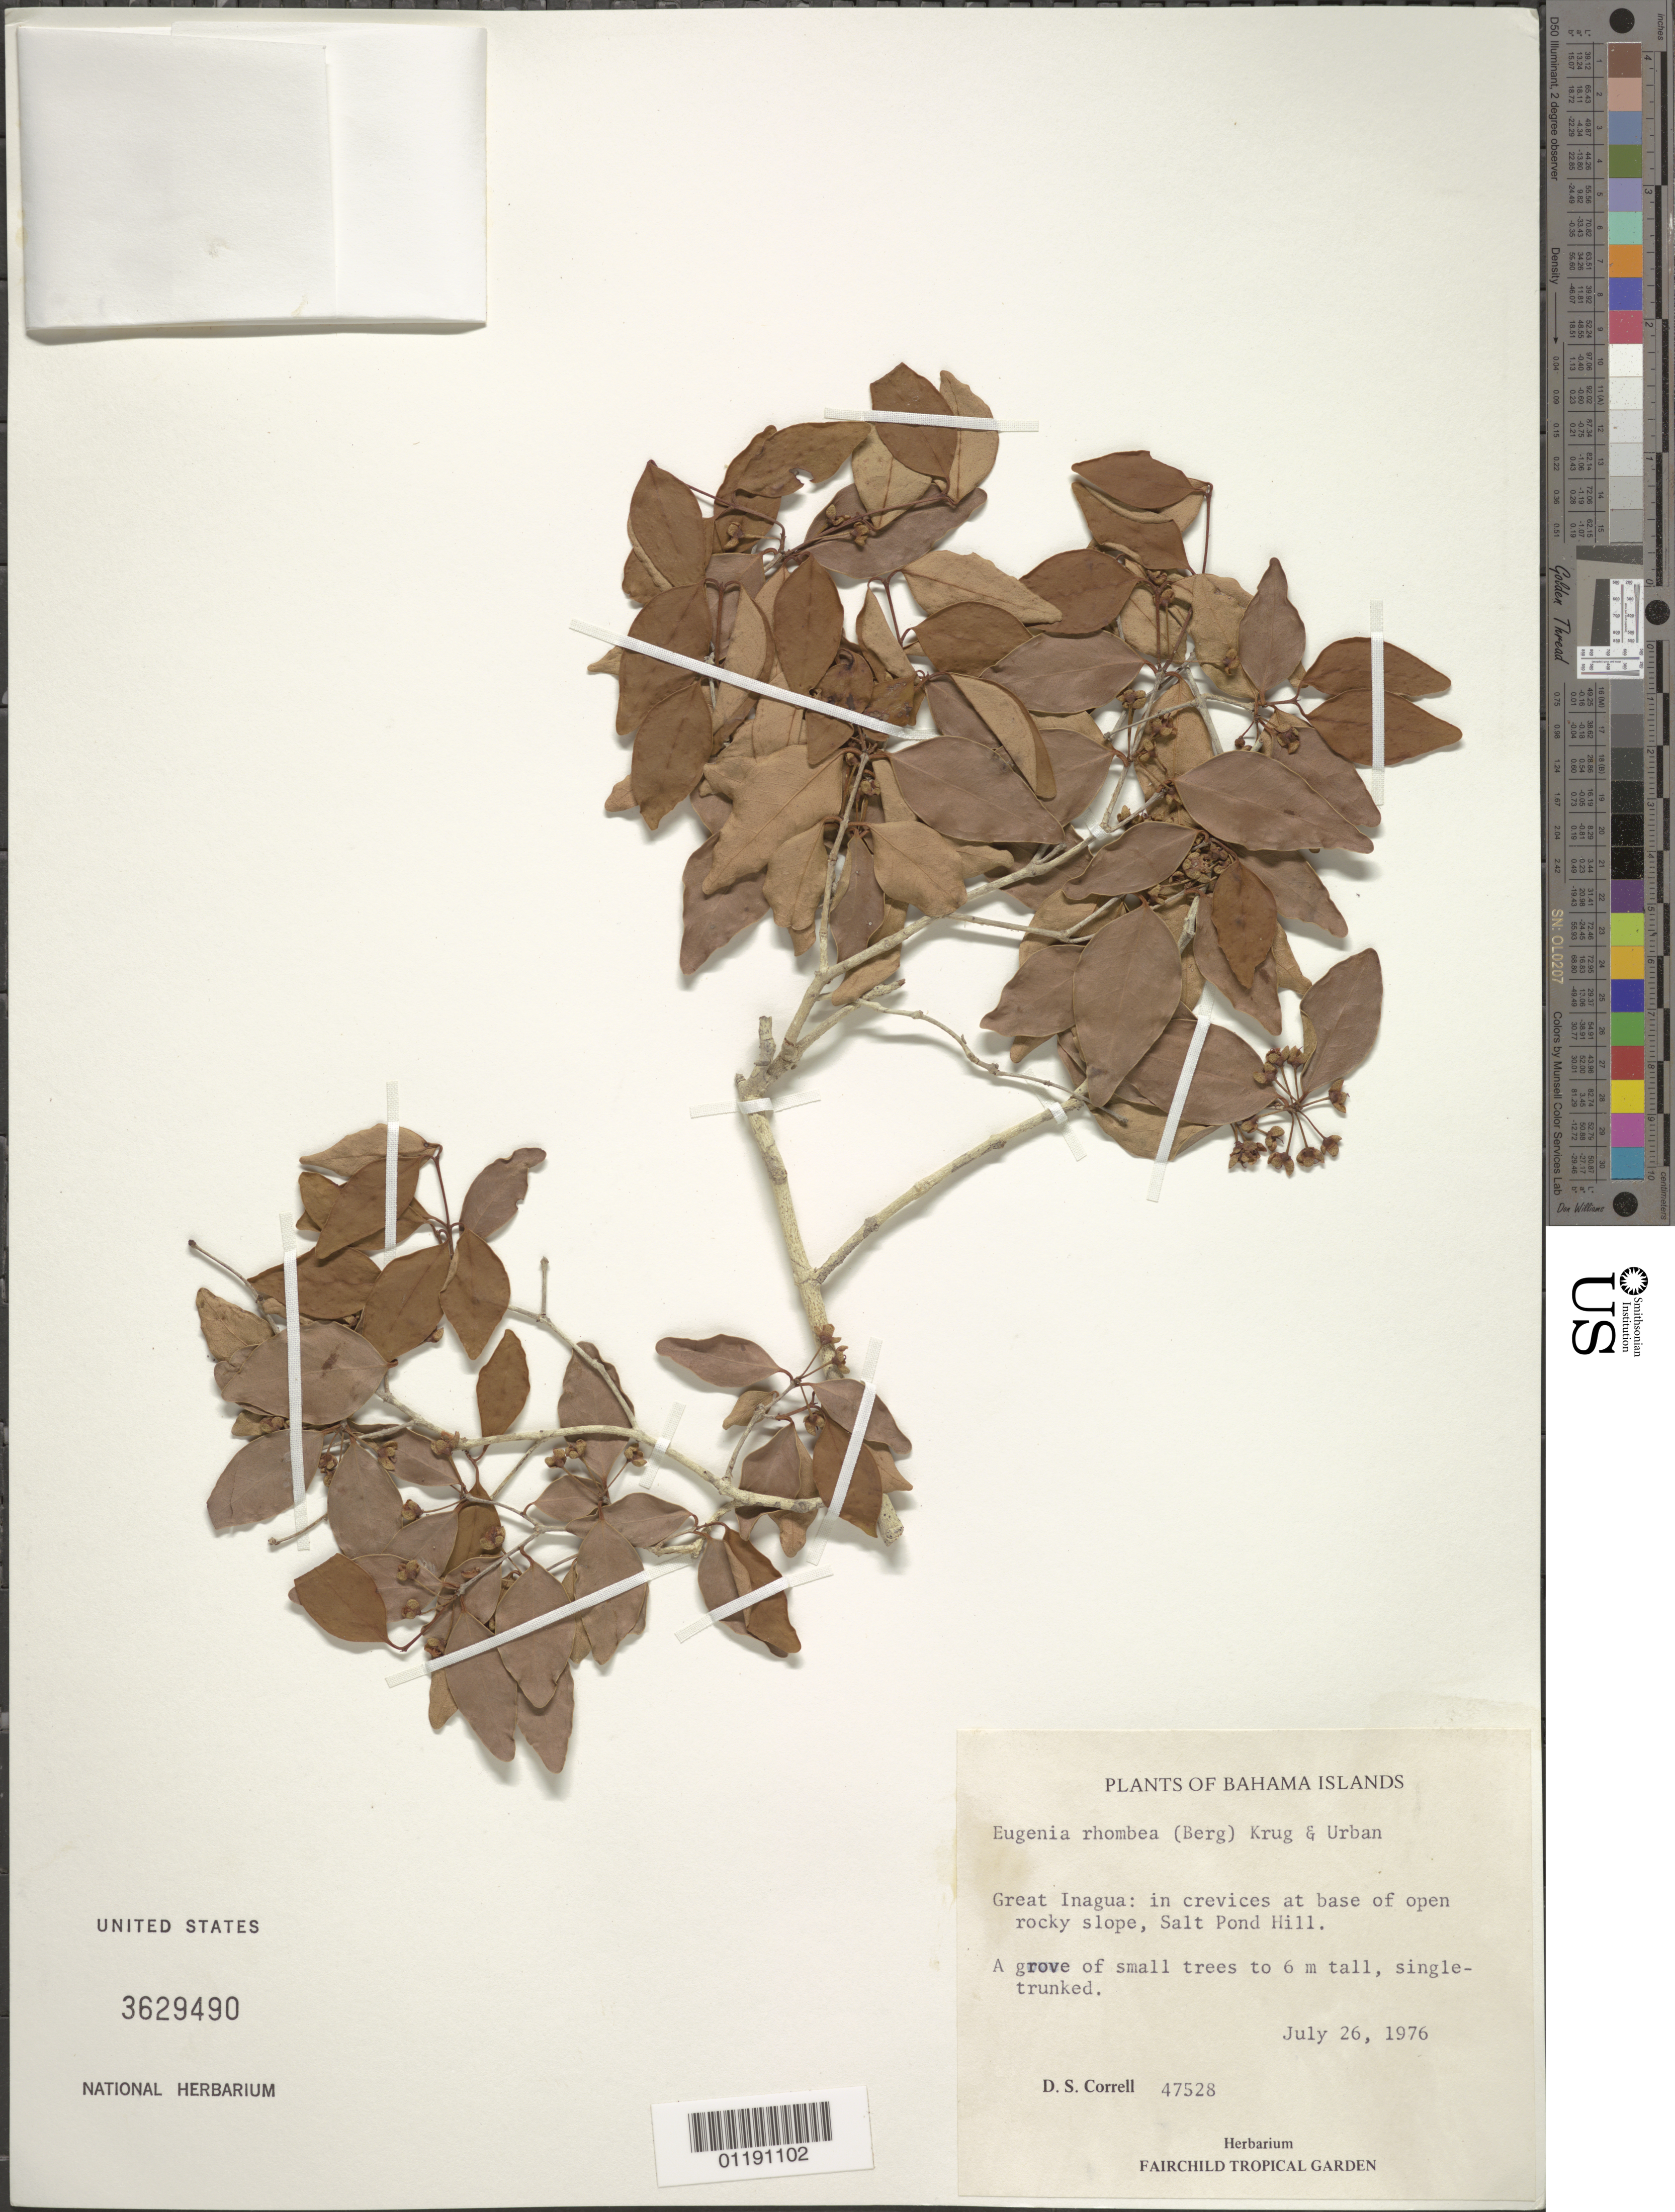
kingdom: Plantae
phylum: Tracheophyta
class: Magnoliopsida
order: Myrtales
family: Myrtaceae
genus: Eugenia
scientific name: Eugenia rhombea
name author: (O. Berg) Krug & Urb.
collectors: D. S. Correll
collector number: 47528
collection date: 1976-07-26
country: Bahamas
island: Great Inagua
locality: In crevices at base of open rocky slope, Salt Pond Hill.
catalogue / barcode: US 3629490